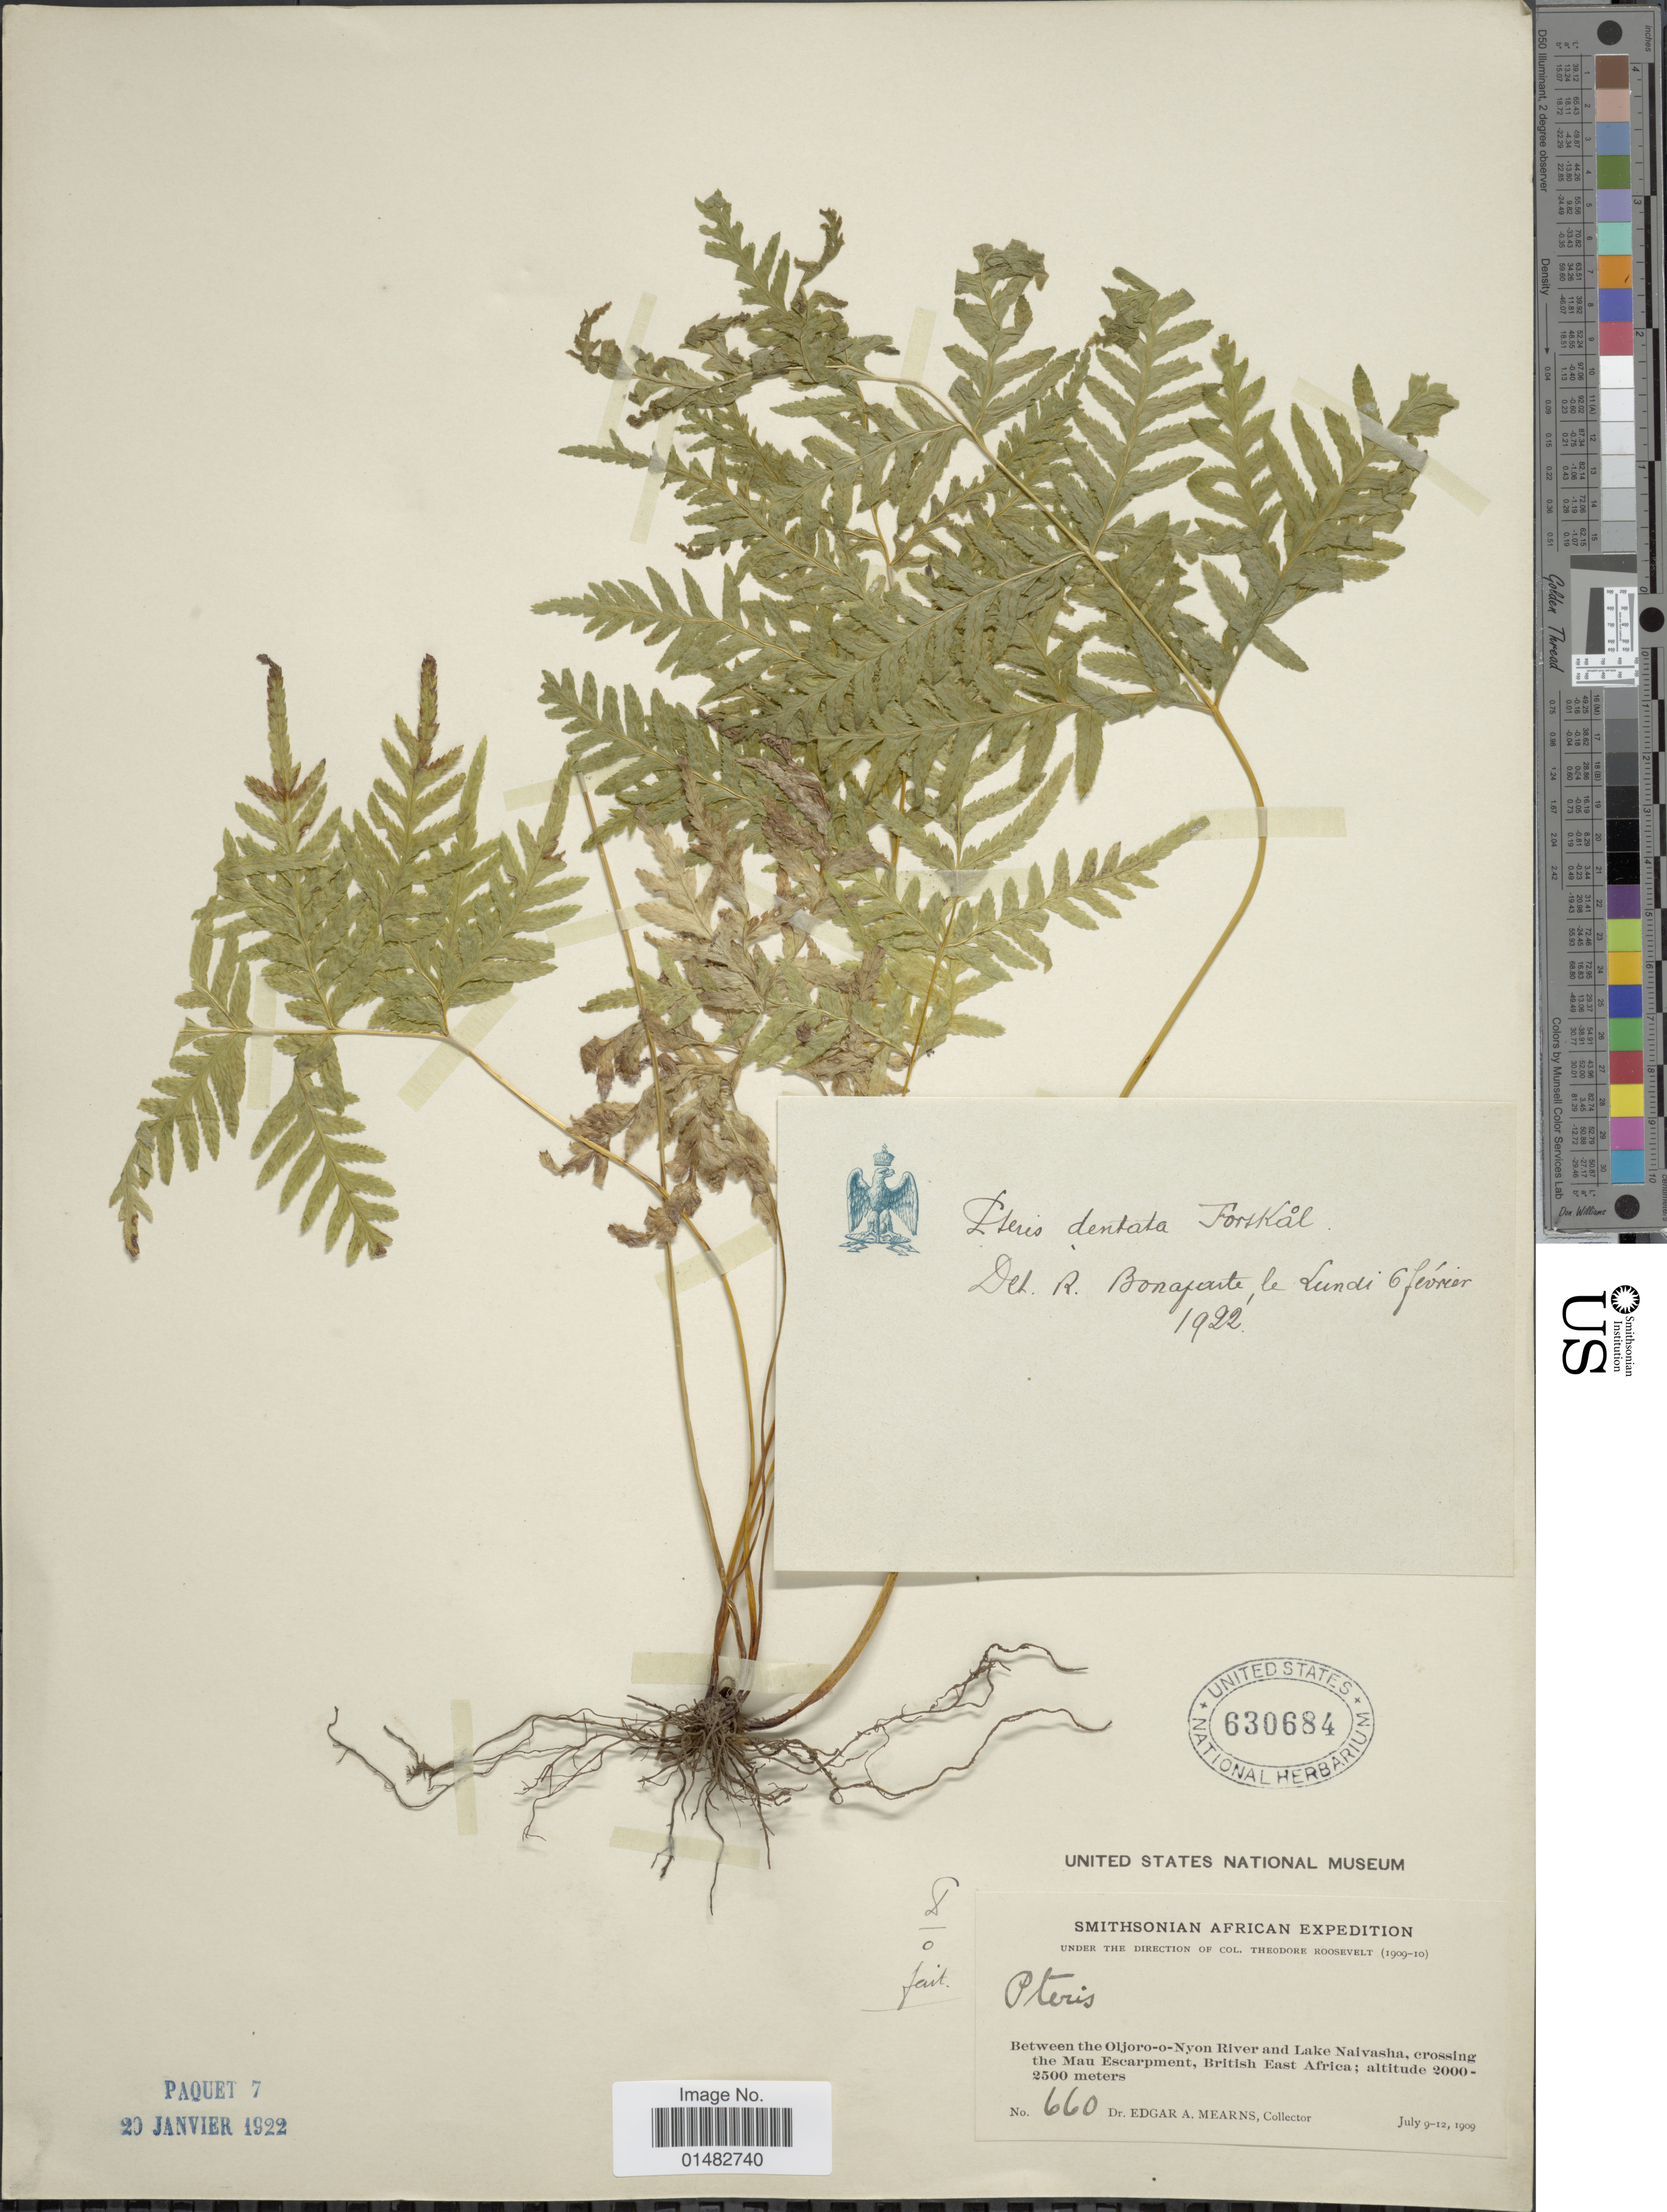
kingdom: Plantae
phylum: Tracheophyta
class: Polypodiopsida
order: Polypodiales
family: Pteridaceae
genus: Pteris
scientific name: Pteris dentata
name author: Forssk.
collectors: E. A. Mearns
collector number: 660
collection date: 1909-07-09/1909-07-17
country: Kenya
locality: Between the Oljoro-o-nyon River and Lake Naivasha, crossing the Man Escarpment, British East Africa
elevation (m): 2000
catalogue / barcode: US 630684